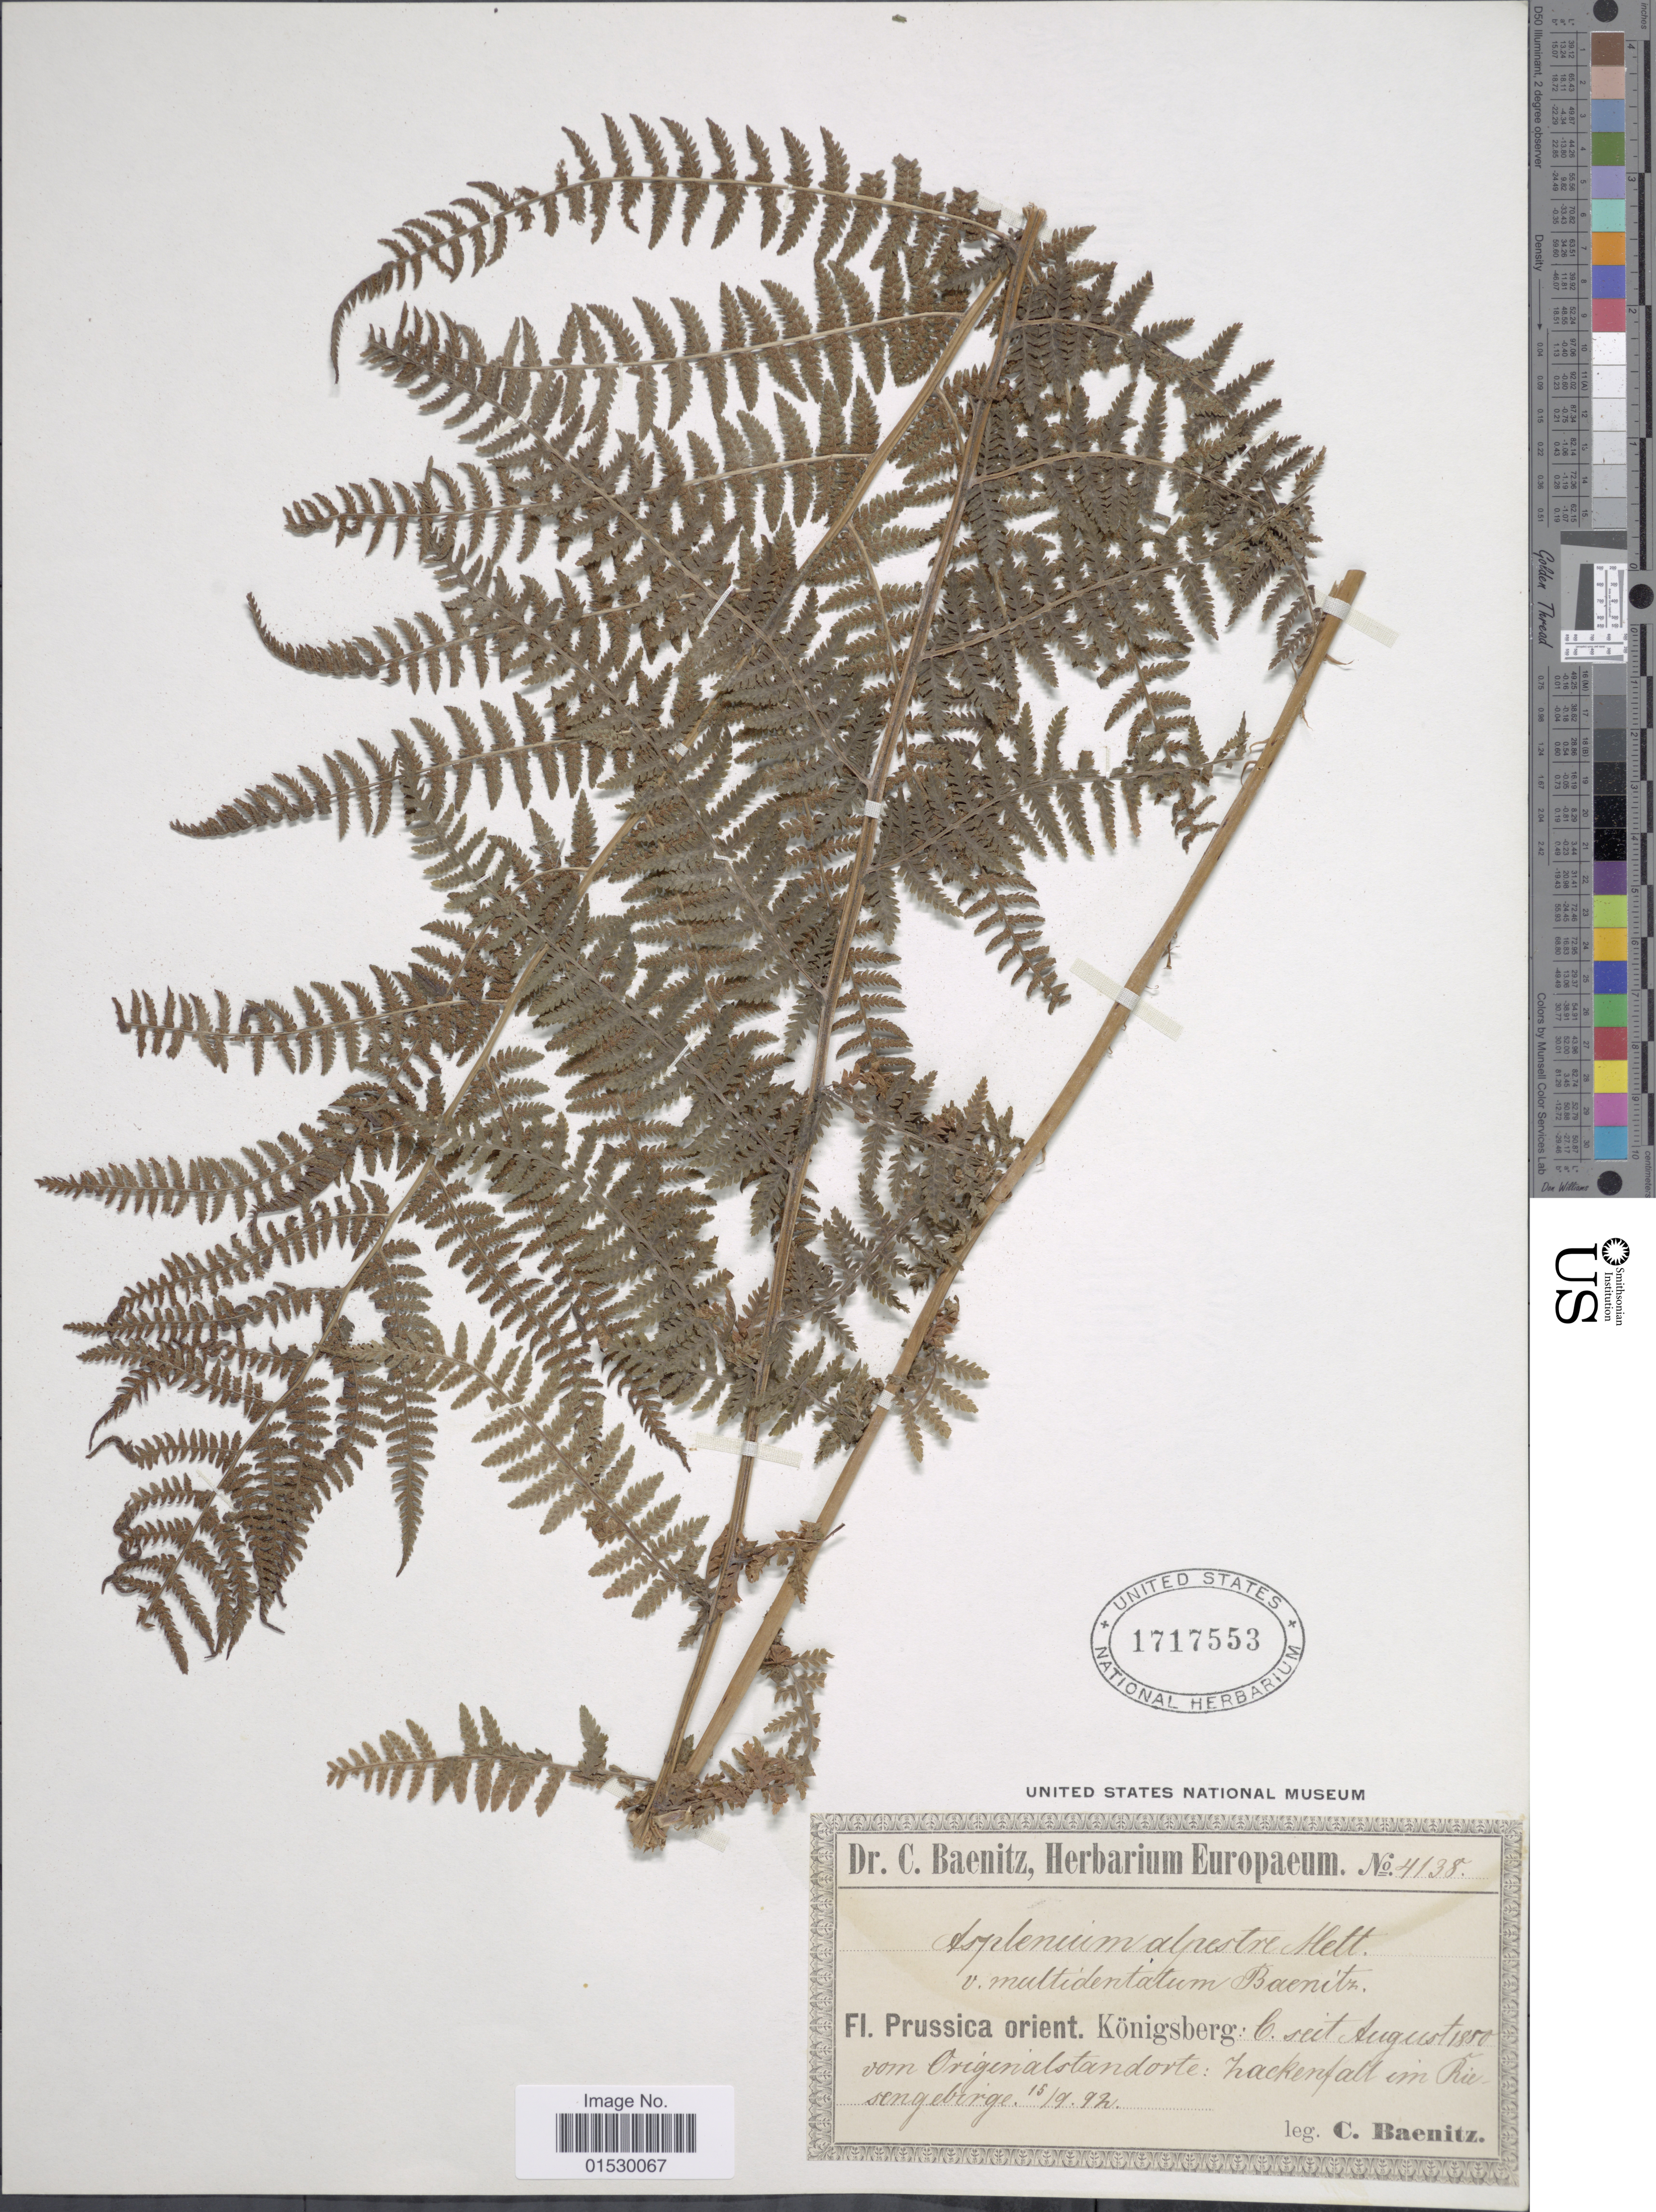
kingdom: Plantae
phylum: Tracheophyta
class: Polypodiopsida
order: Polypodiales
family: Athyriaceae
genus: Athyrium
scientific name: Athyrium alpestre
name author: (Hoppe) Rylands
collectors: C. G. Baenitz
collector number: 4138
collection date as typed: Transcribed d/m/y: 15/9/92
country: Germany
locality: Prussica Orient. Konigsberg: C. seit Augusto 1850 vom Originalstandorte: Zackenfall im Riesengebirge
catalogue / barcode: US 1717553